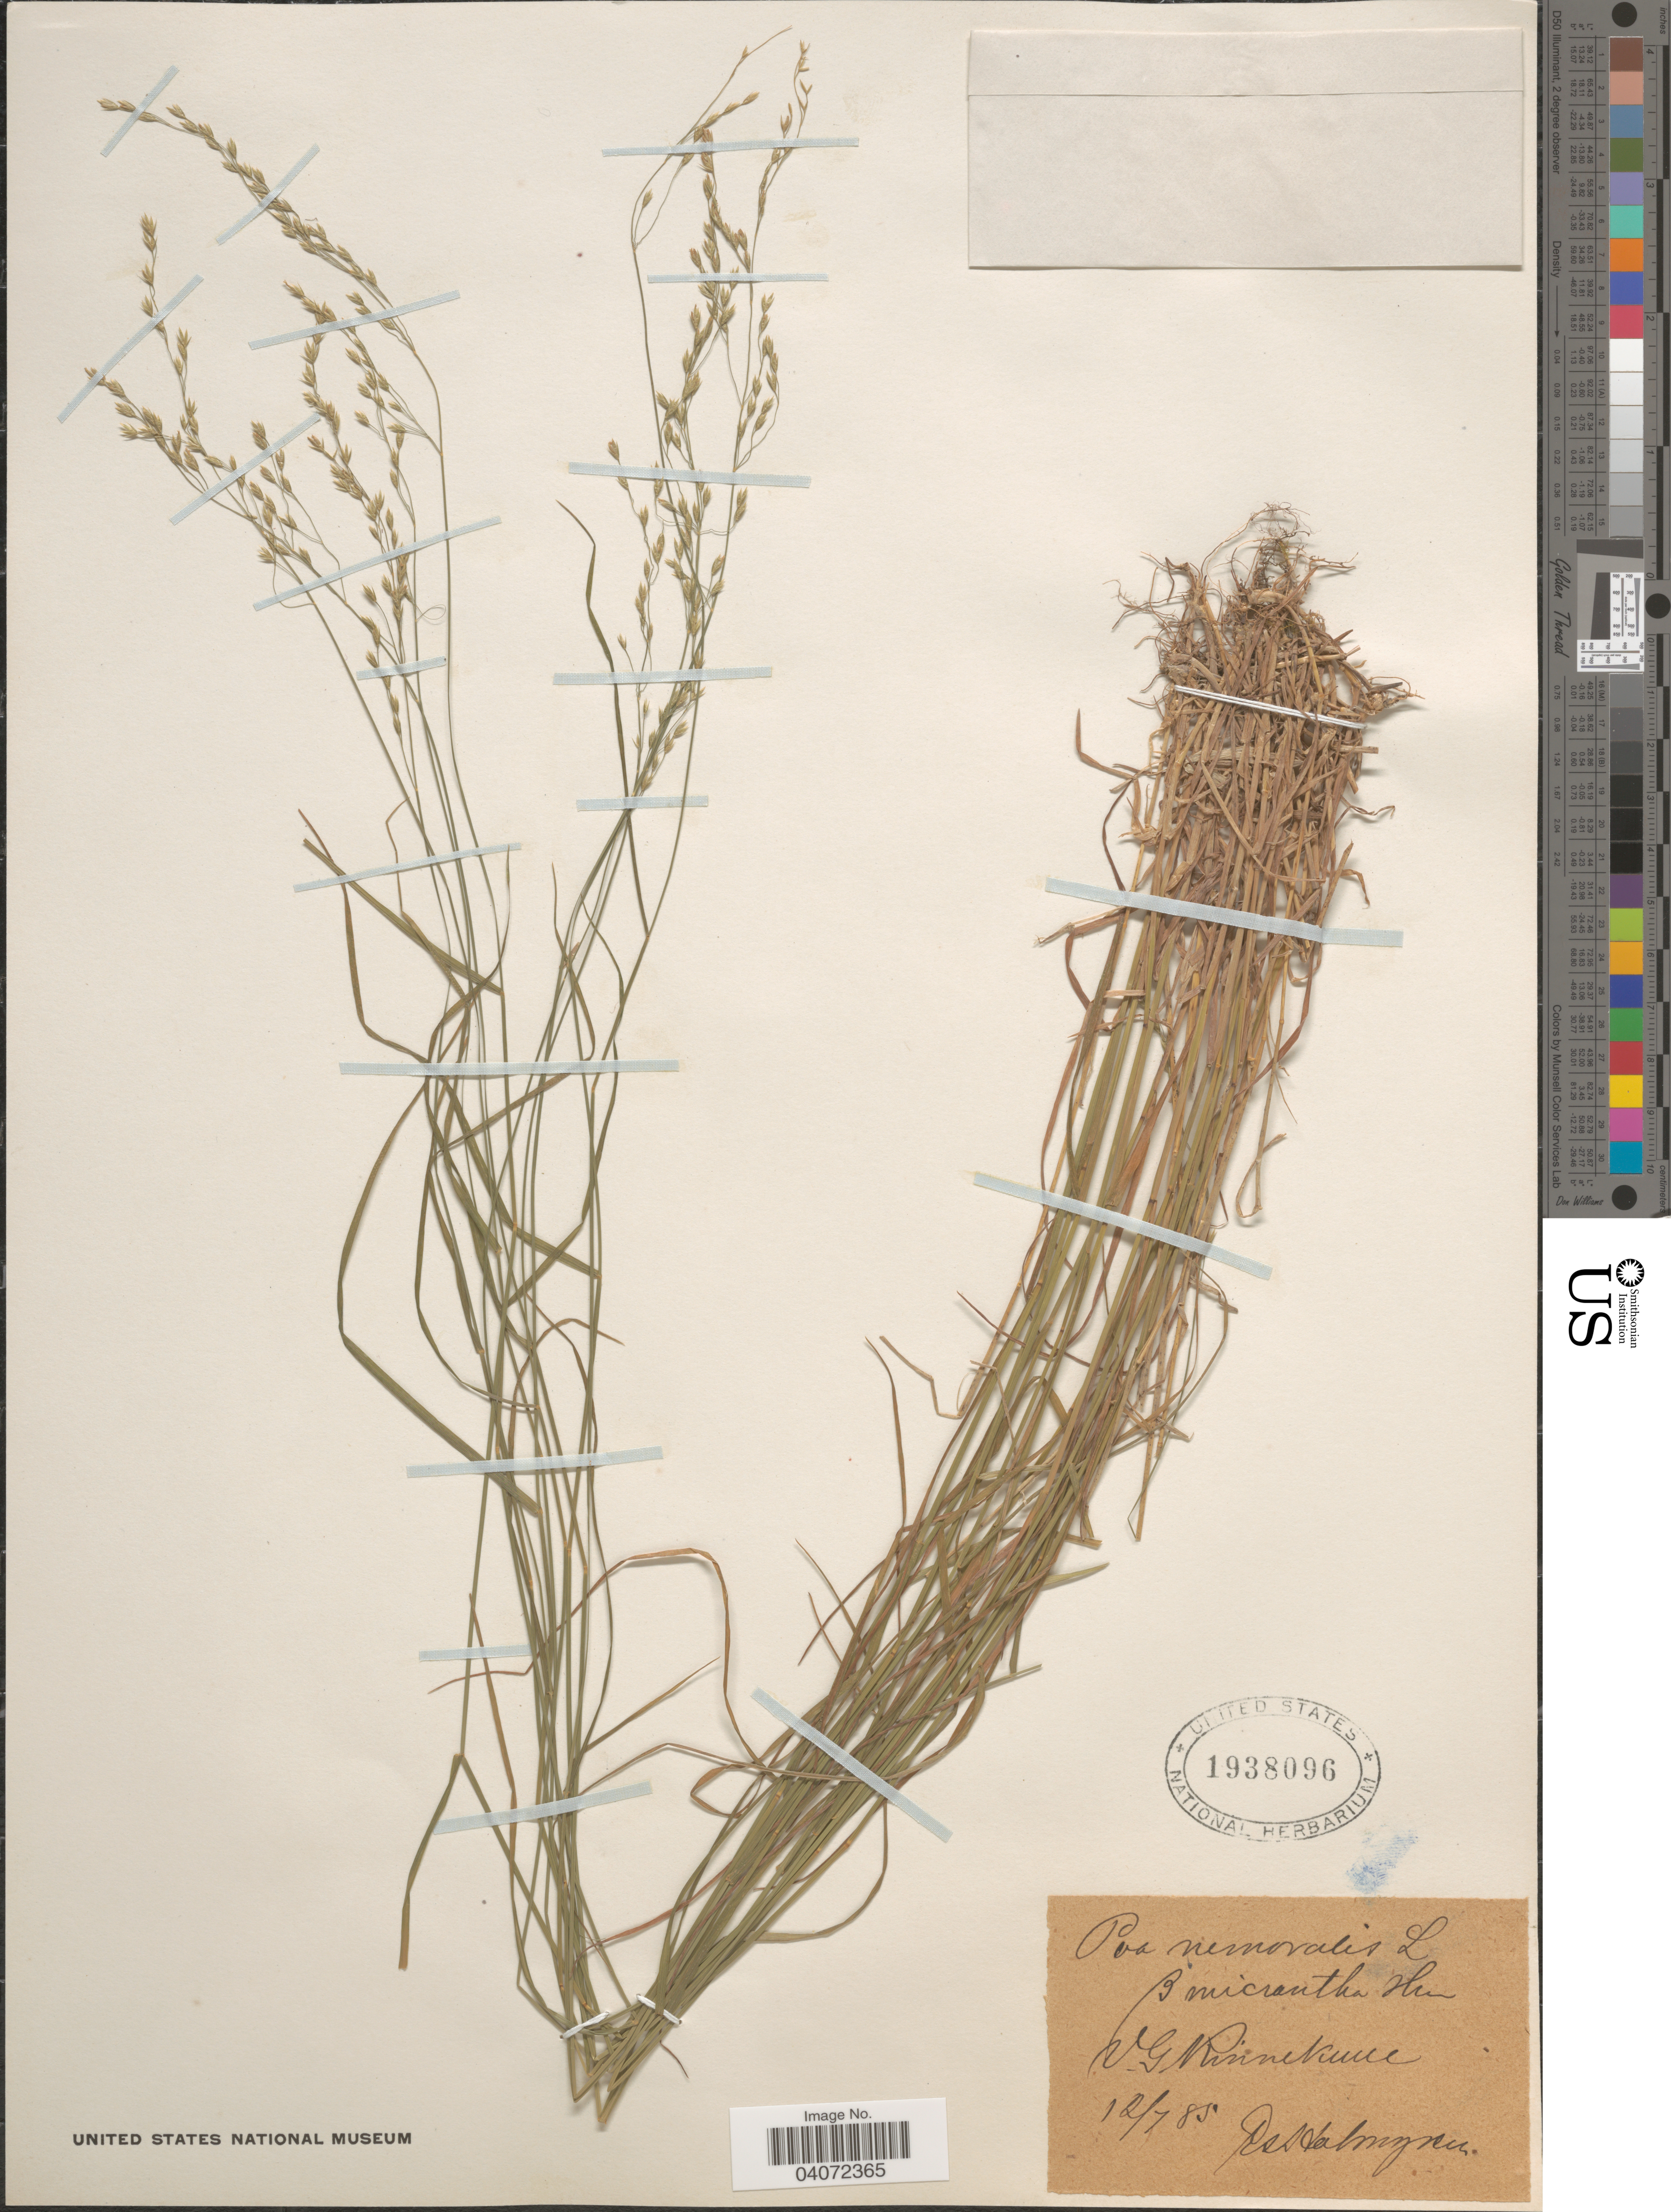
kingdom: Plantae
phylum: Tracheophyta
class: Liliopsida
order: Poales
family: Poaceae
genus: Poa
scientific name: Poa nemoralis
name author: L.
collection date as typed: Transcribed d/m/y: 12/7/85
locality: V.G. Rinnekune. [interpreted]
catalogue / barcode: US 1938096